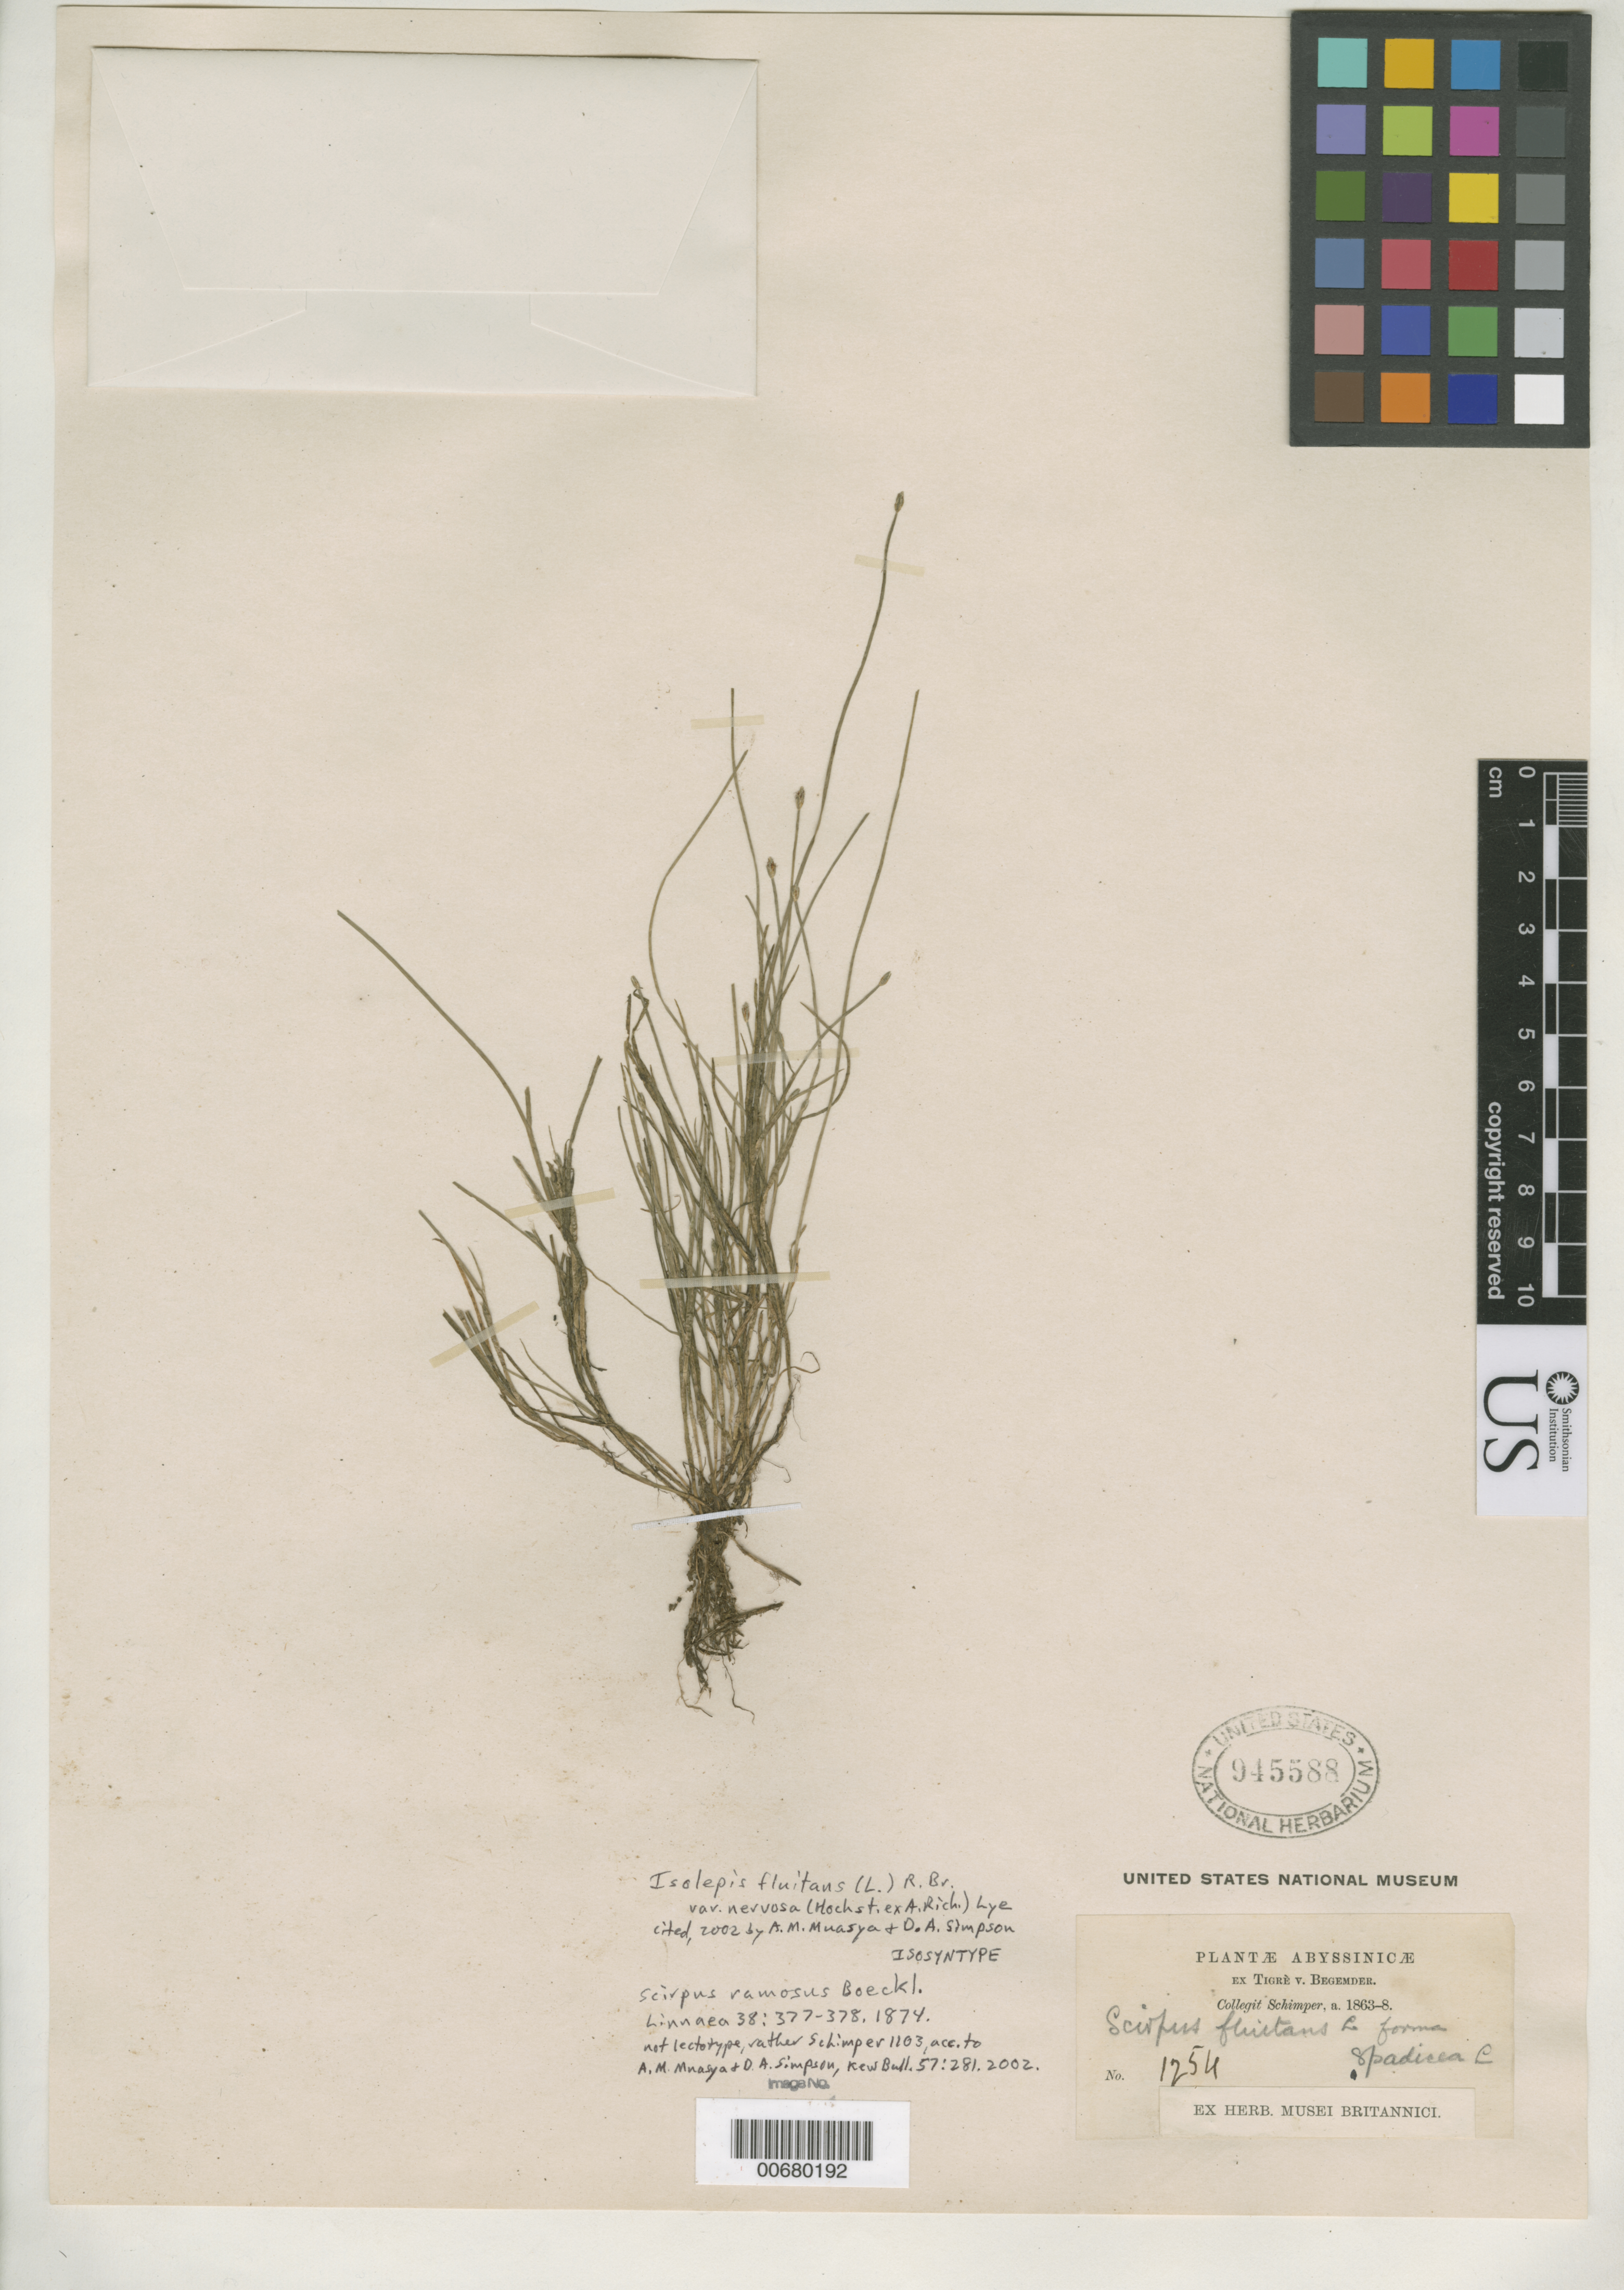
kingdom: Plantae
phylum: Tracheophyta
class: Liliopsida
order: Poales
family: Cyperaceae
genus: Scirpus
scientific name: Scirpus ramosus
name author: Boeckeler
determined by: Muasya, A. M.; Simpson, D. A.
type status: Isosyntype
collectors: G. W. Schimper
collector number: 1254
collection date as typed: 1863 to -- --- 1868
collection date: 1863/1868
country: Ethiopia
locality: Tigre, Begemder.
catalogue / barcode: US 945588